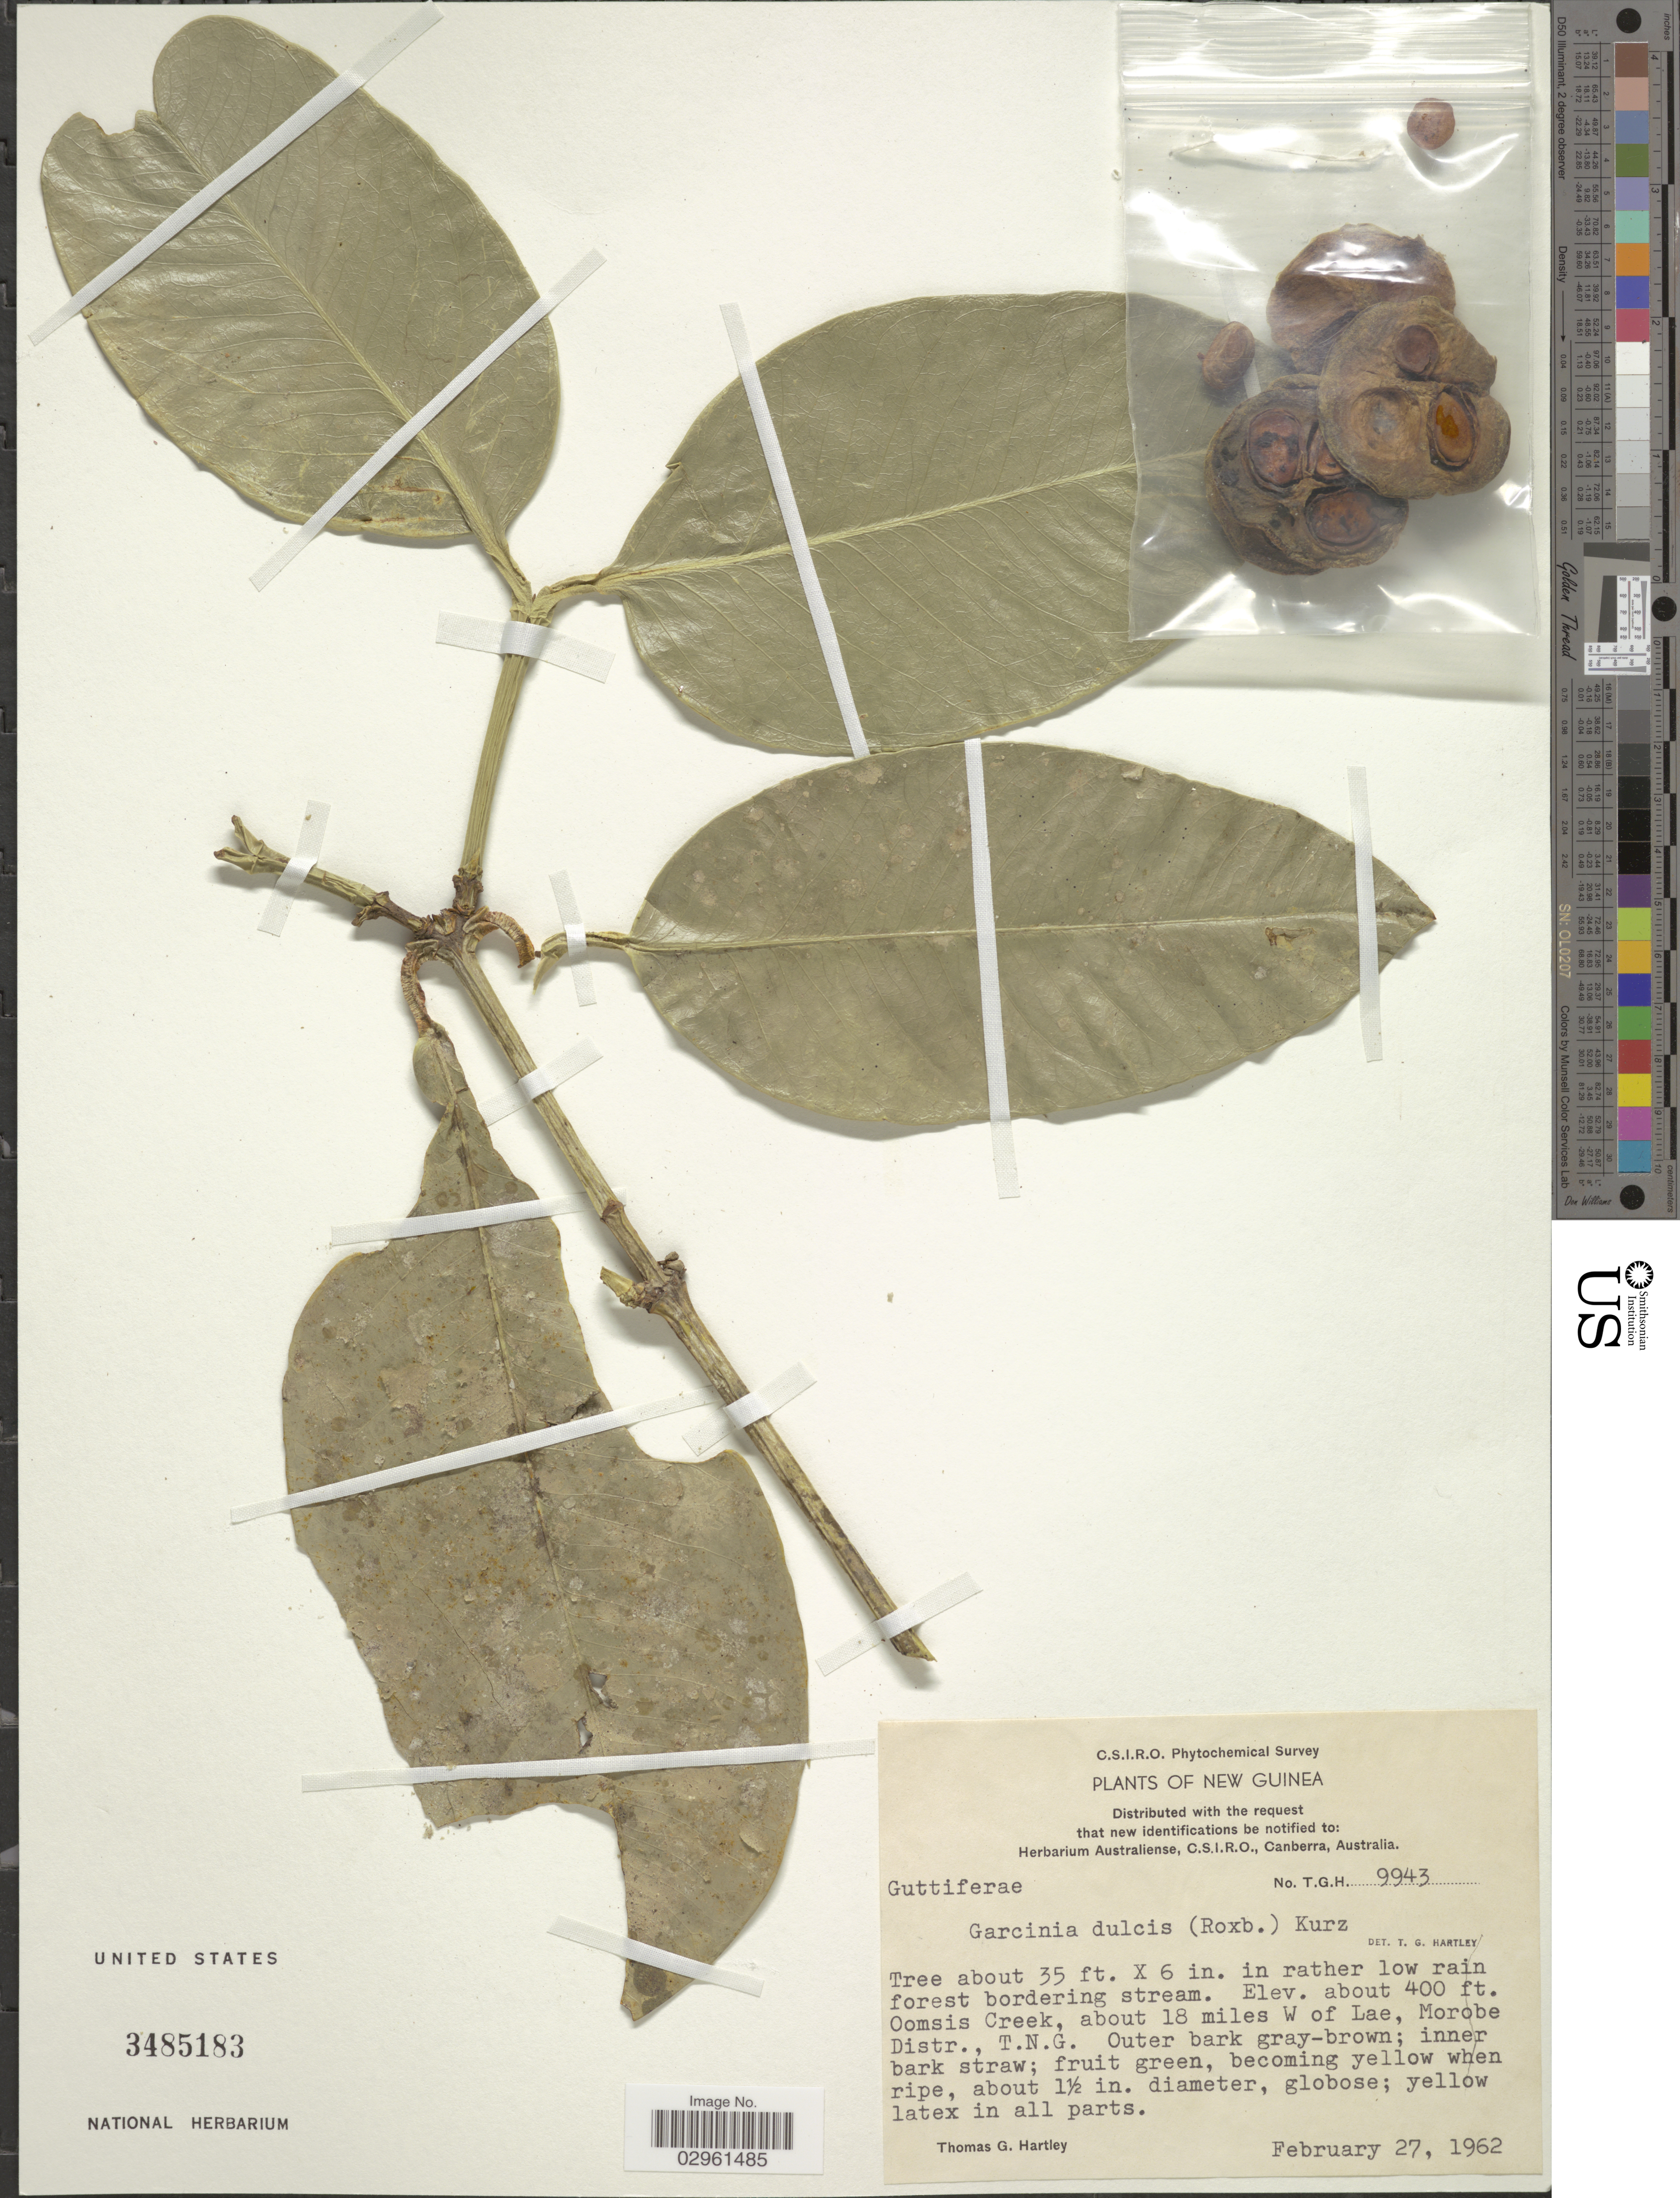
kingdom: Plantae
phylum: Tracheophyta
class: Magnoliopsida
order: Malpighiales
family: Clusiaceae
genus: Garcinia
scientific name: Garcinia dulcis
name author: (Roxb.) Kurz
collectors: T. G. Hartley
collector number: T.G.H.9943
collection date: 1962-02-27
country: Papua New Guinea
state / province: Morobe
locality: New Guinea, Oomsis Creek, about 18 miles W of Lae, Morobe Distr., T.N.G.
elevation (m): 122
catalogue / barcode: US 3485183